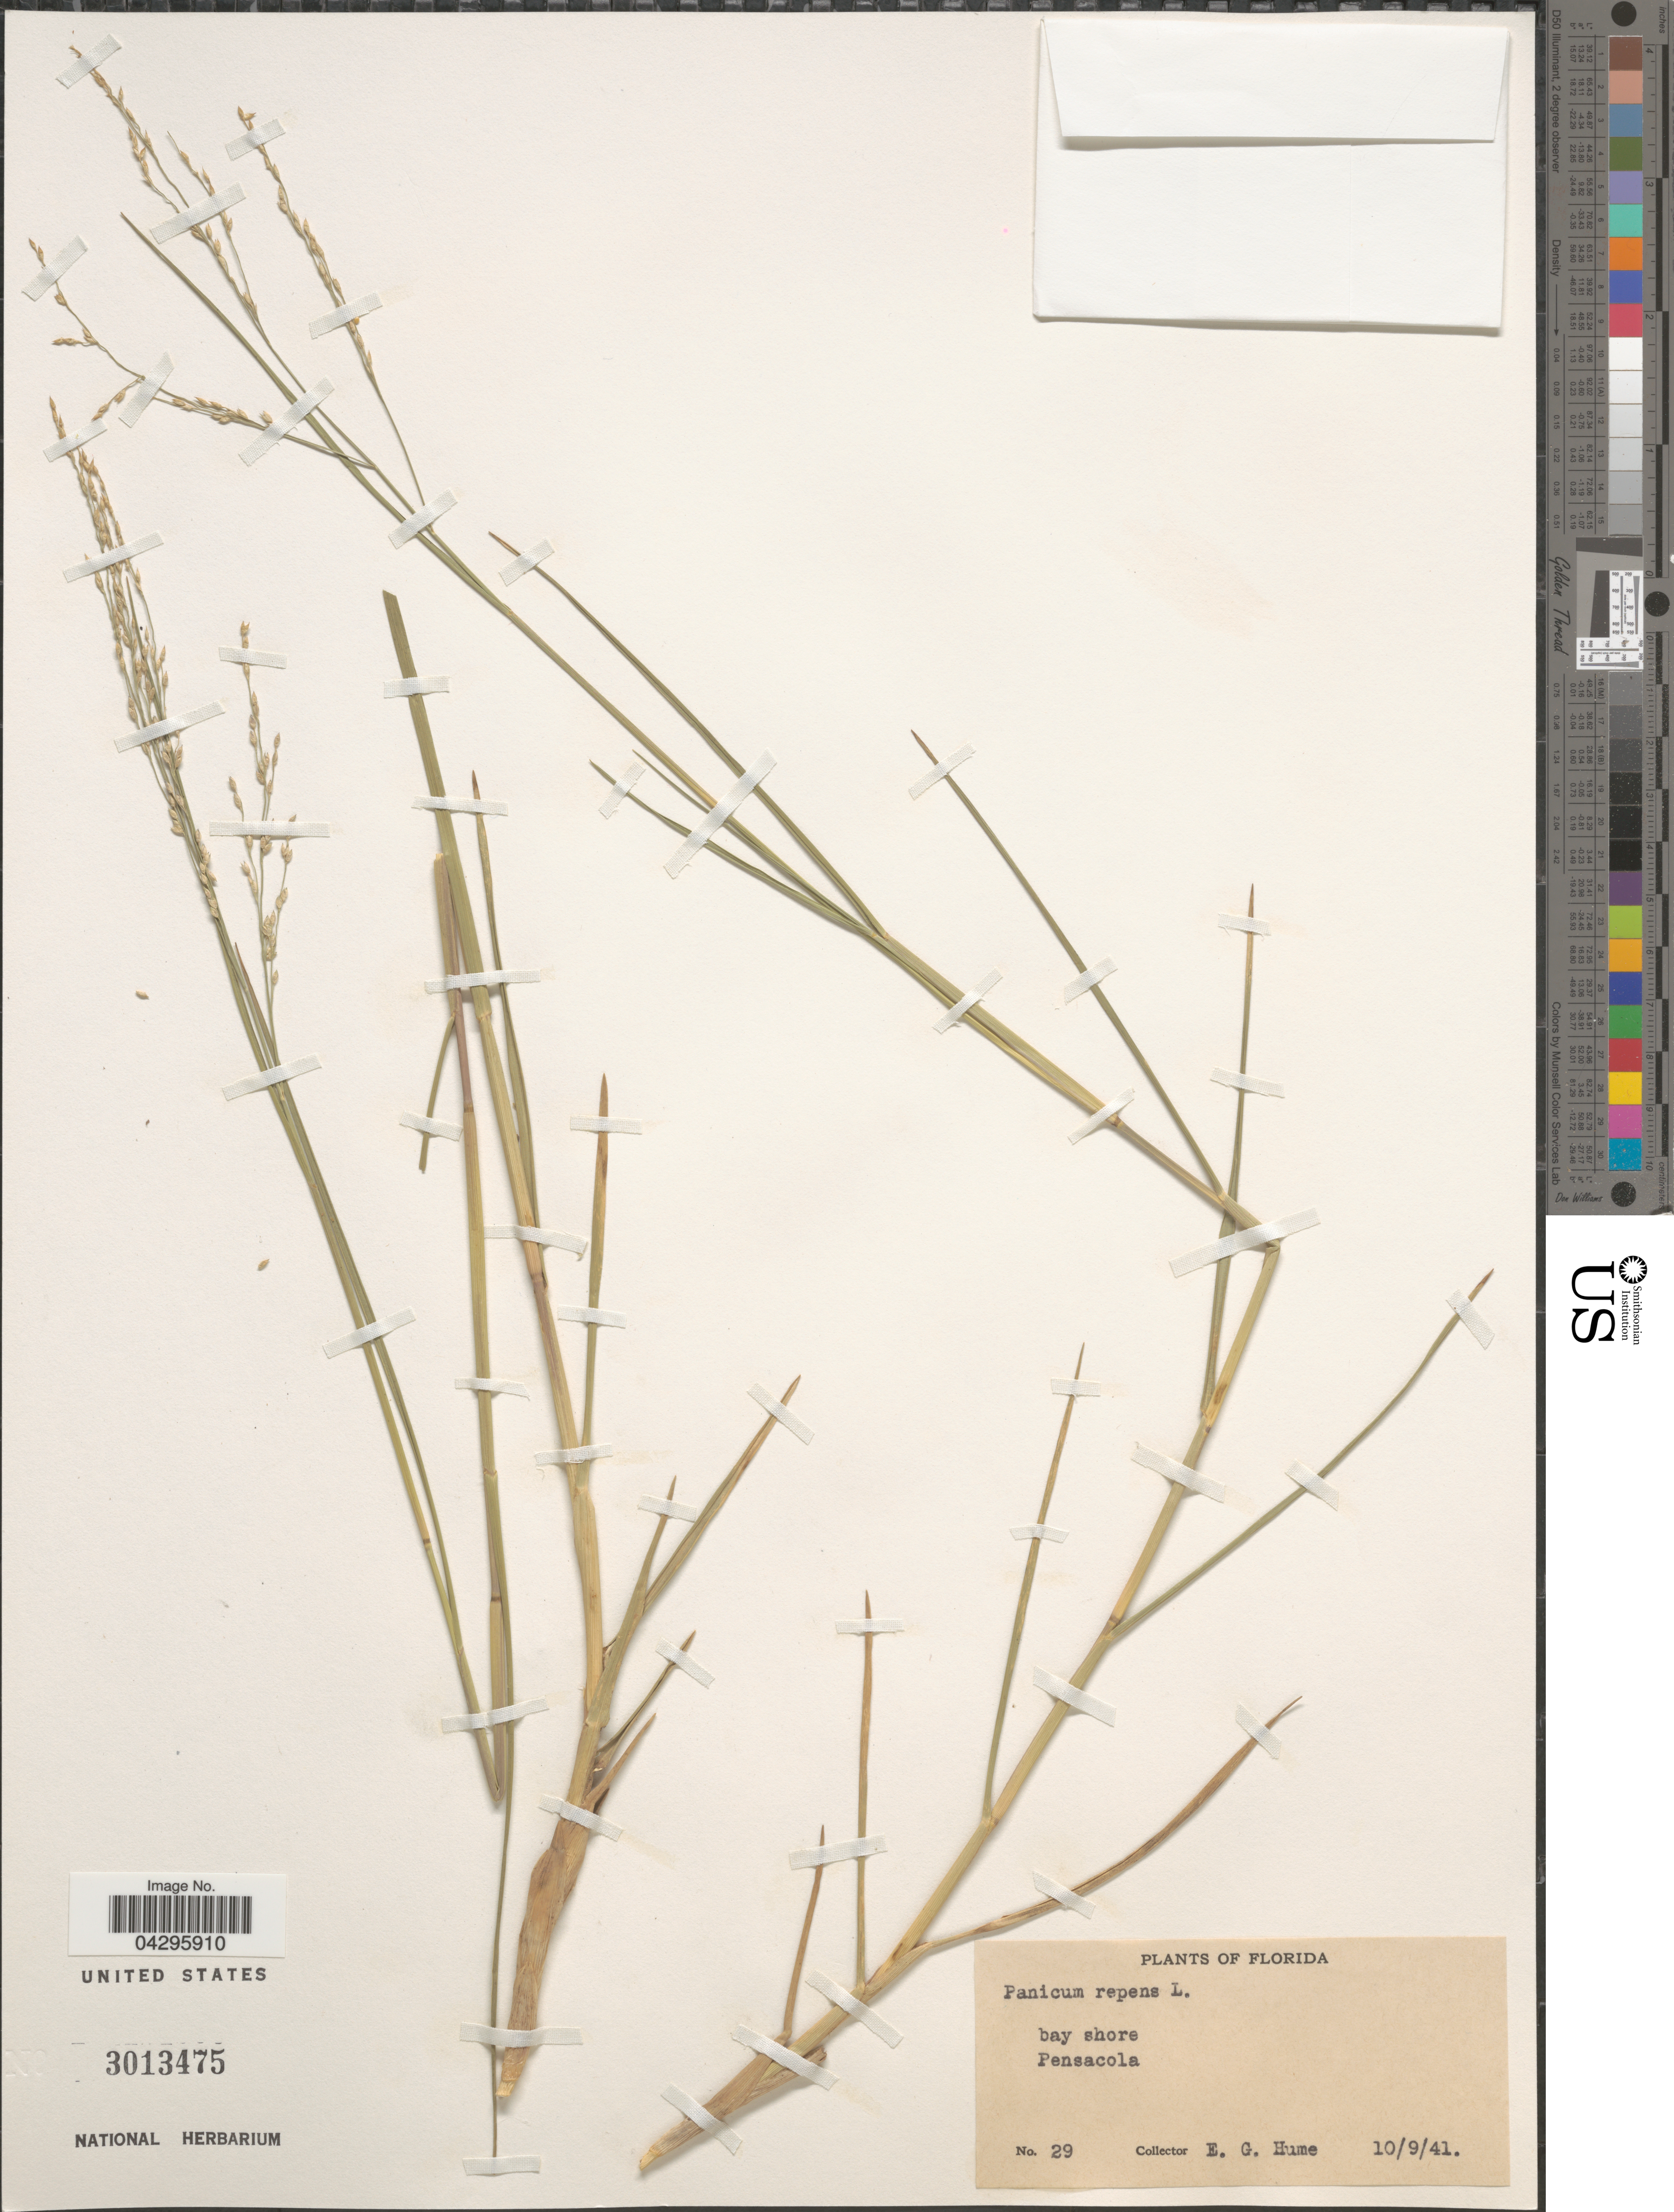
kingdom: Plantae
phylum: Tracheophyta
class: Liliopsida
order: Poales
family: Poaceae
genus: Panicum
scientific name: Panicum repens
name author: L.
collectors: E. Hume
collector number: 29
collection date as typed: Transcribed d/m/y: 9/10/41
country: United States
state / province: Florida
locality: Bay shore. Pensacola.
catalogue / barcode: US 3013475